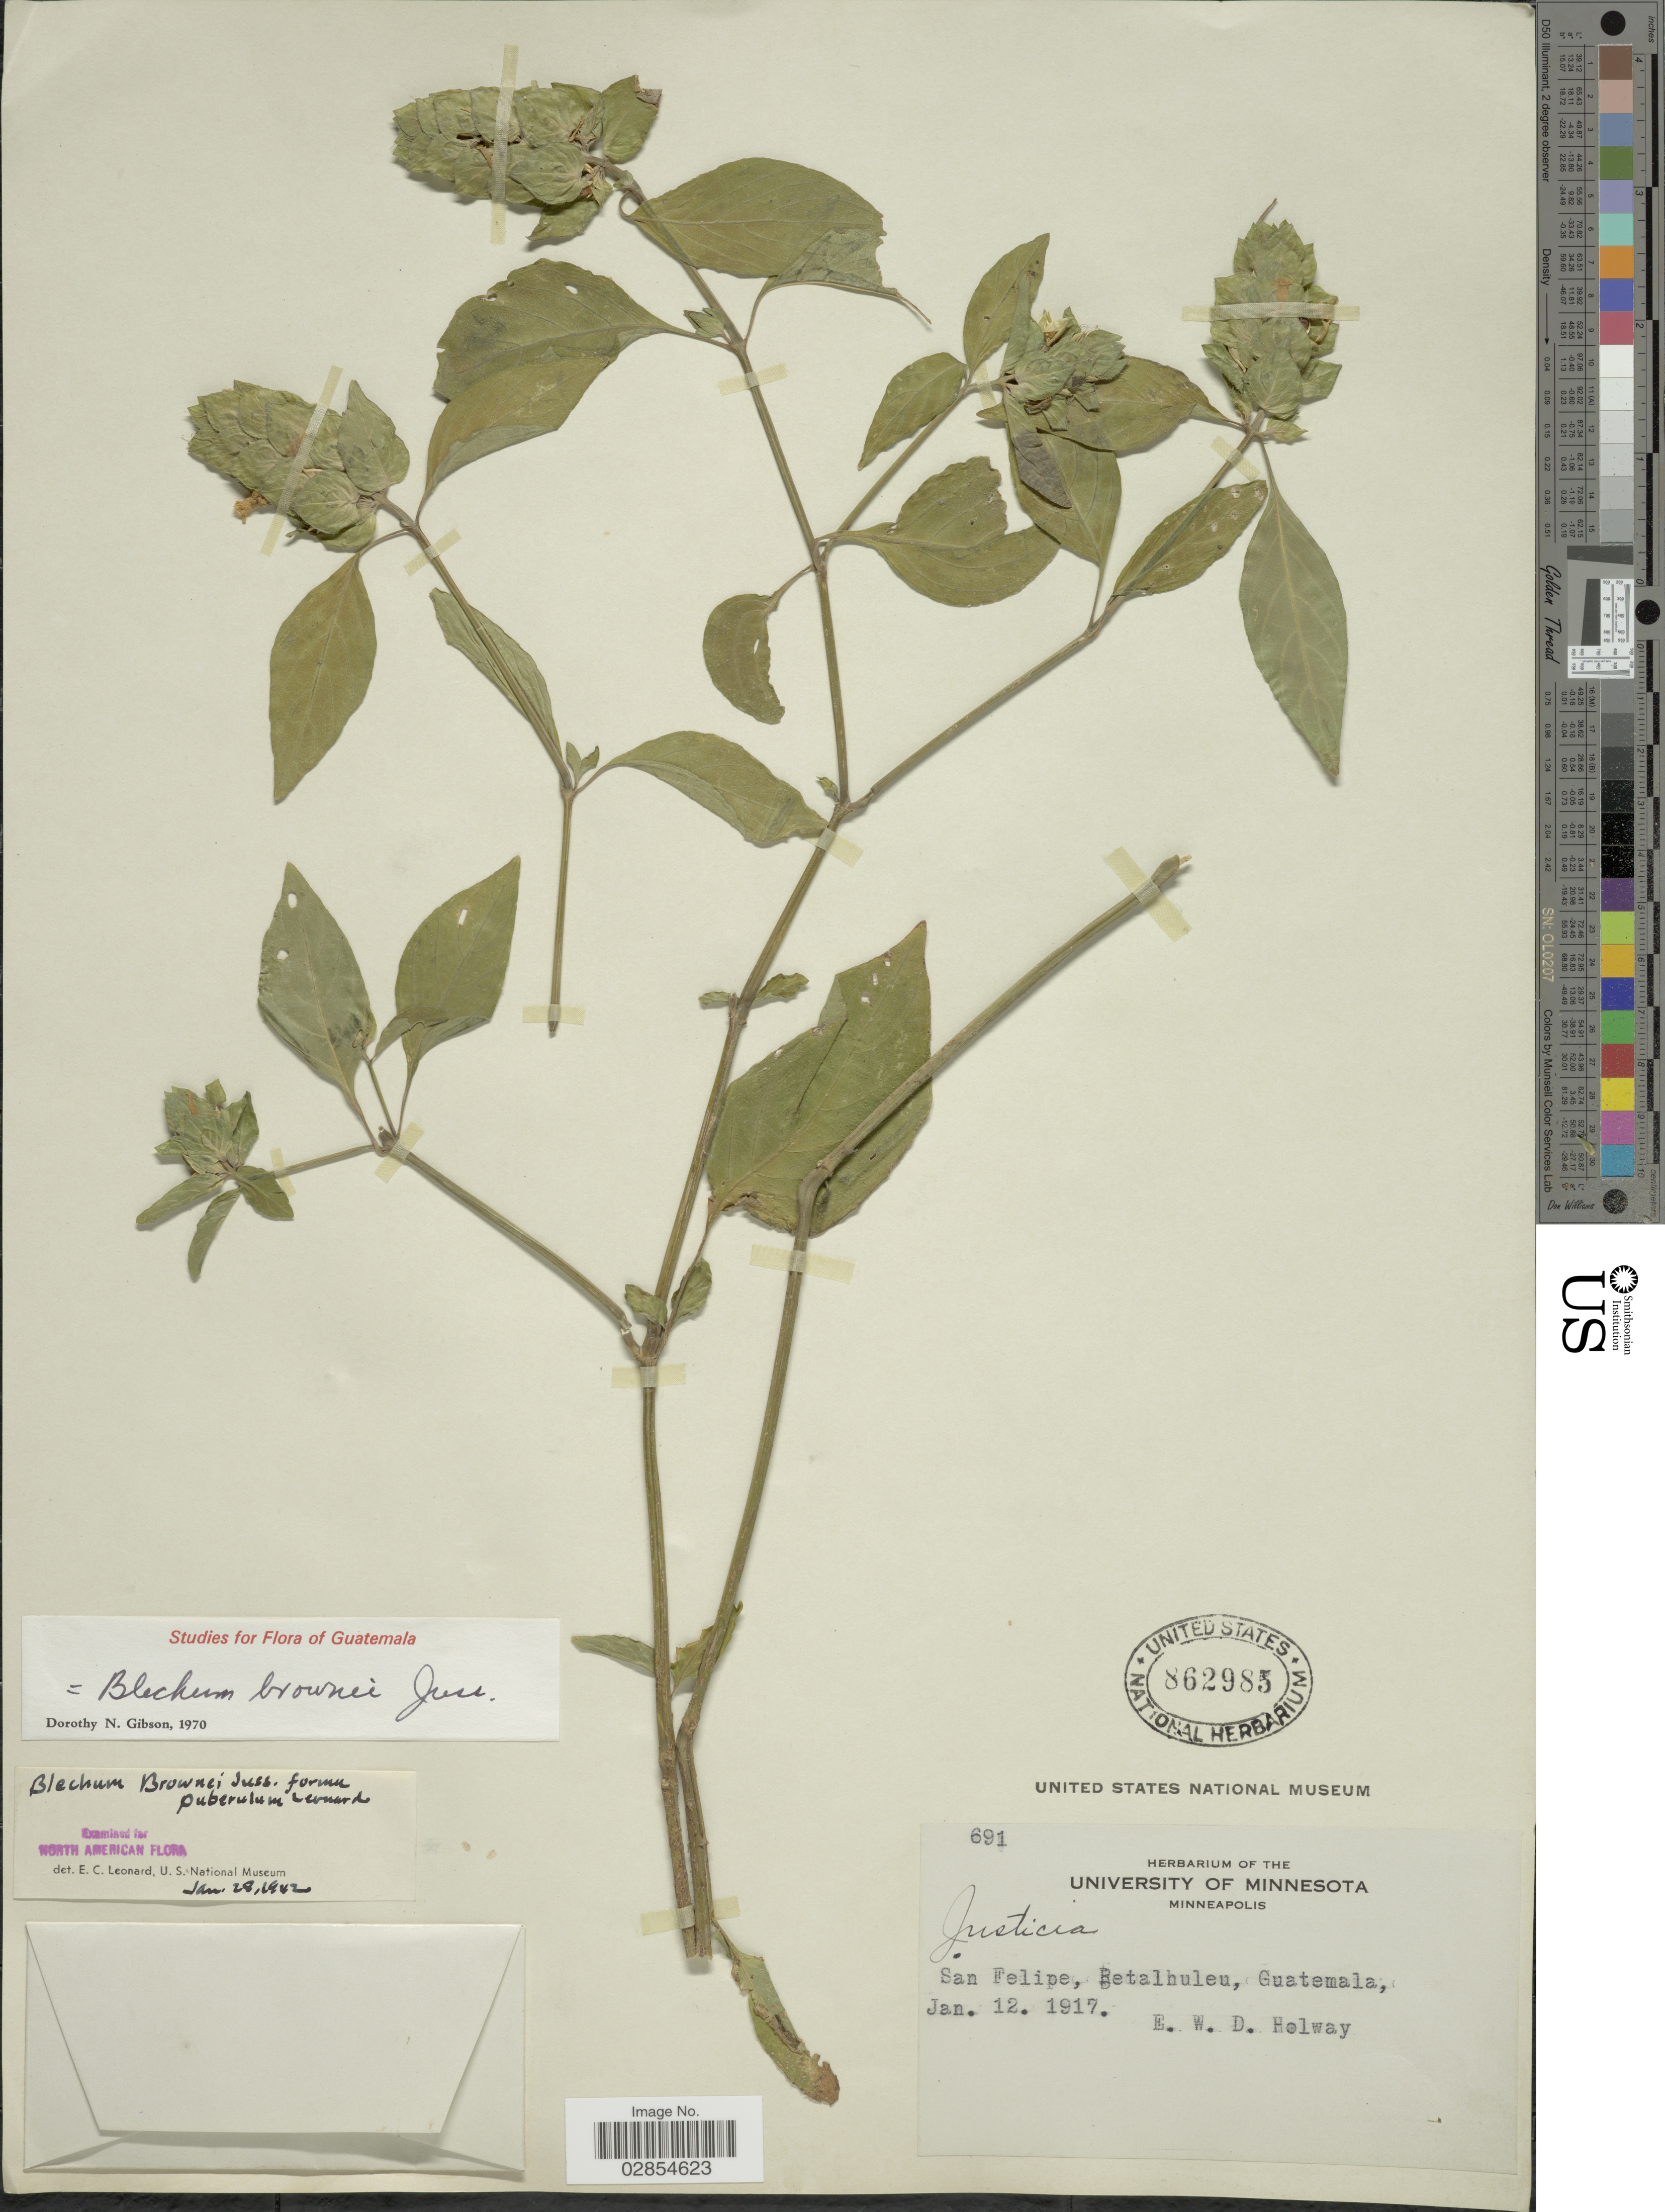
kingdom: Plantae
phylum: Tracheophyta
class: Magnoliopsida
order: Lamiales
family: Acanthaceae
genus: Blechum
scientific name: Blechum pyramidatum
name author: (Lam.) Urb.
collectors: E. W. D. Holway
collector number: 691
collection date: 1917-01-12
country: Guatemala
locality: San Felipe, Betalhuleu.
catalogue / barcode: US 862985